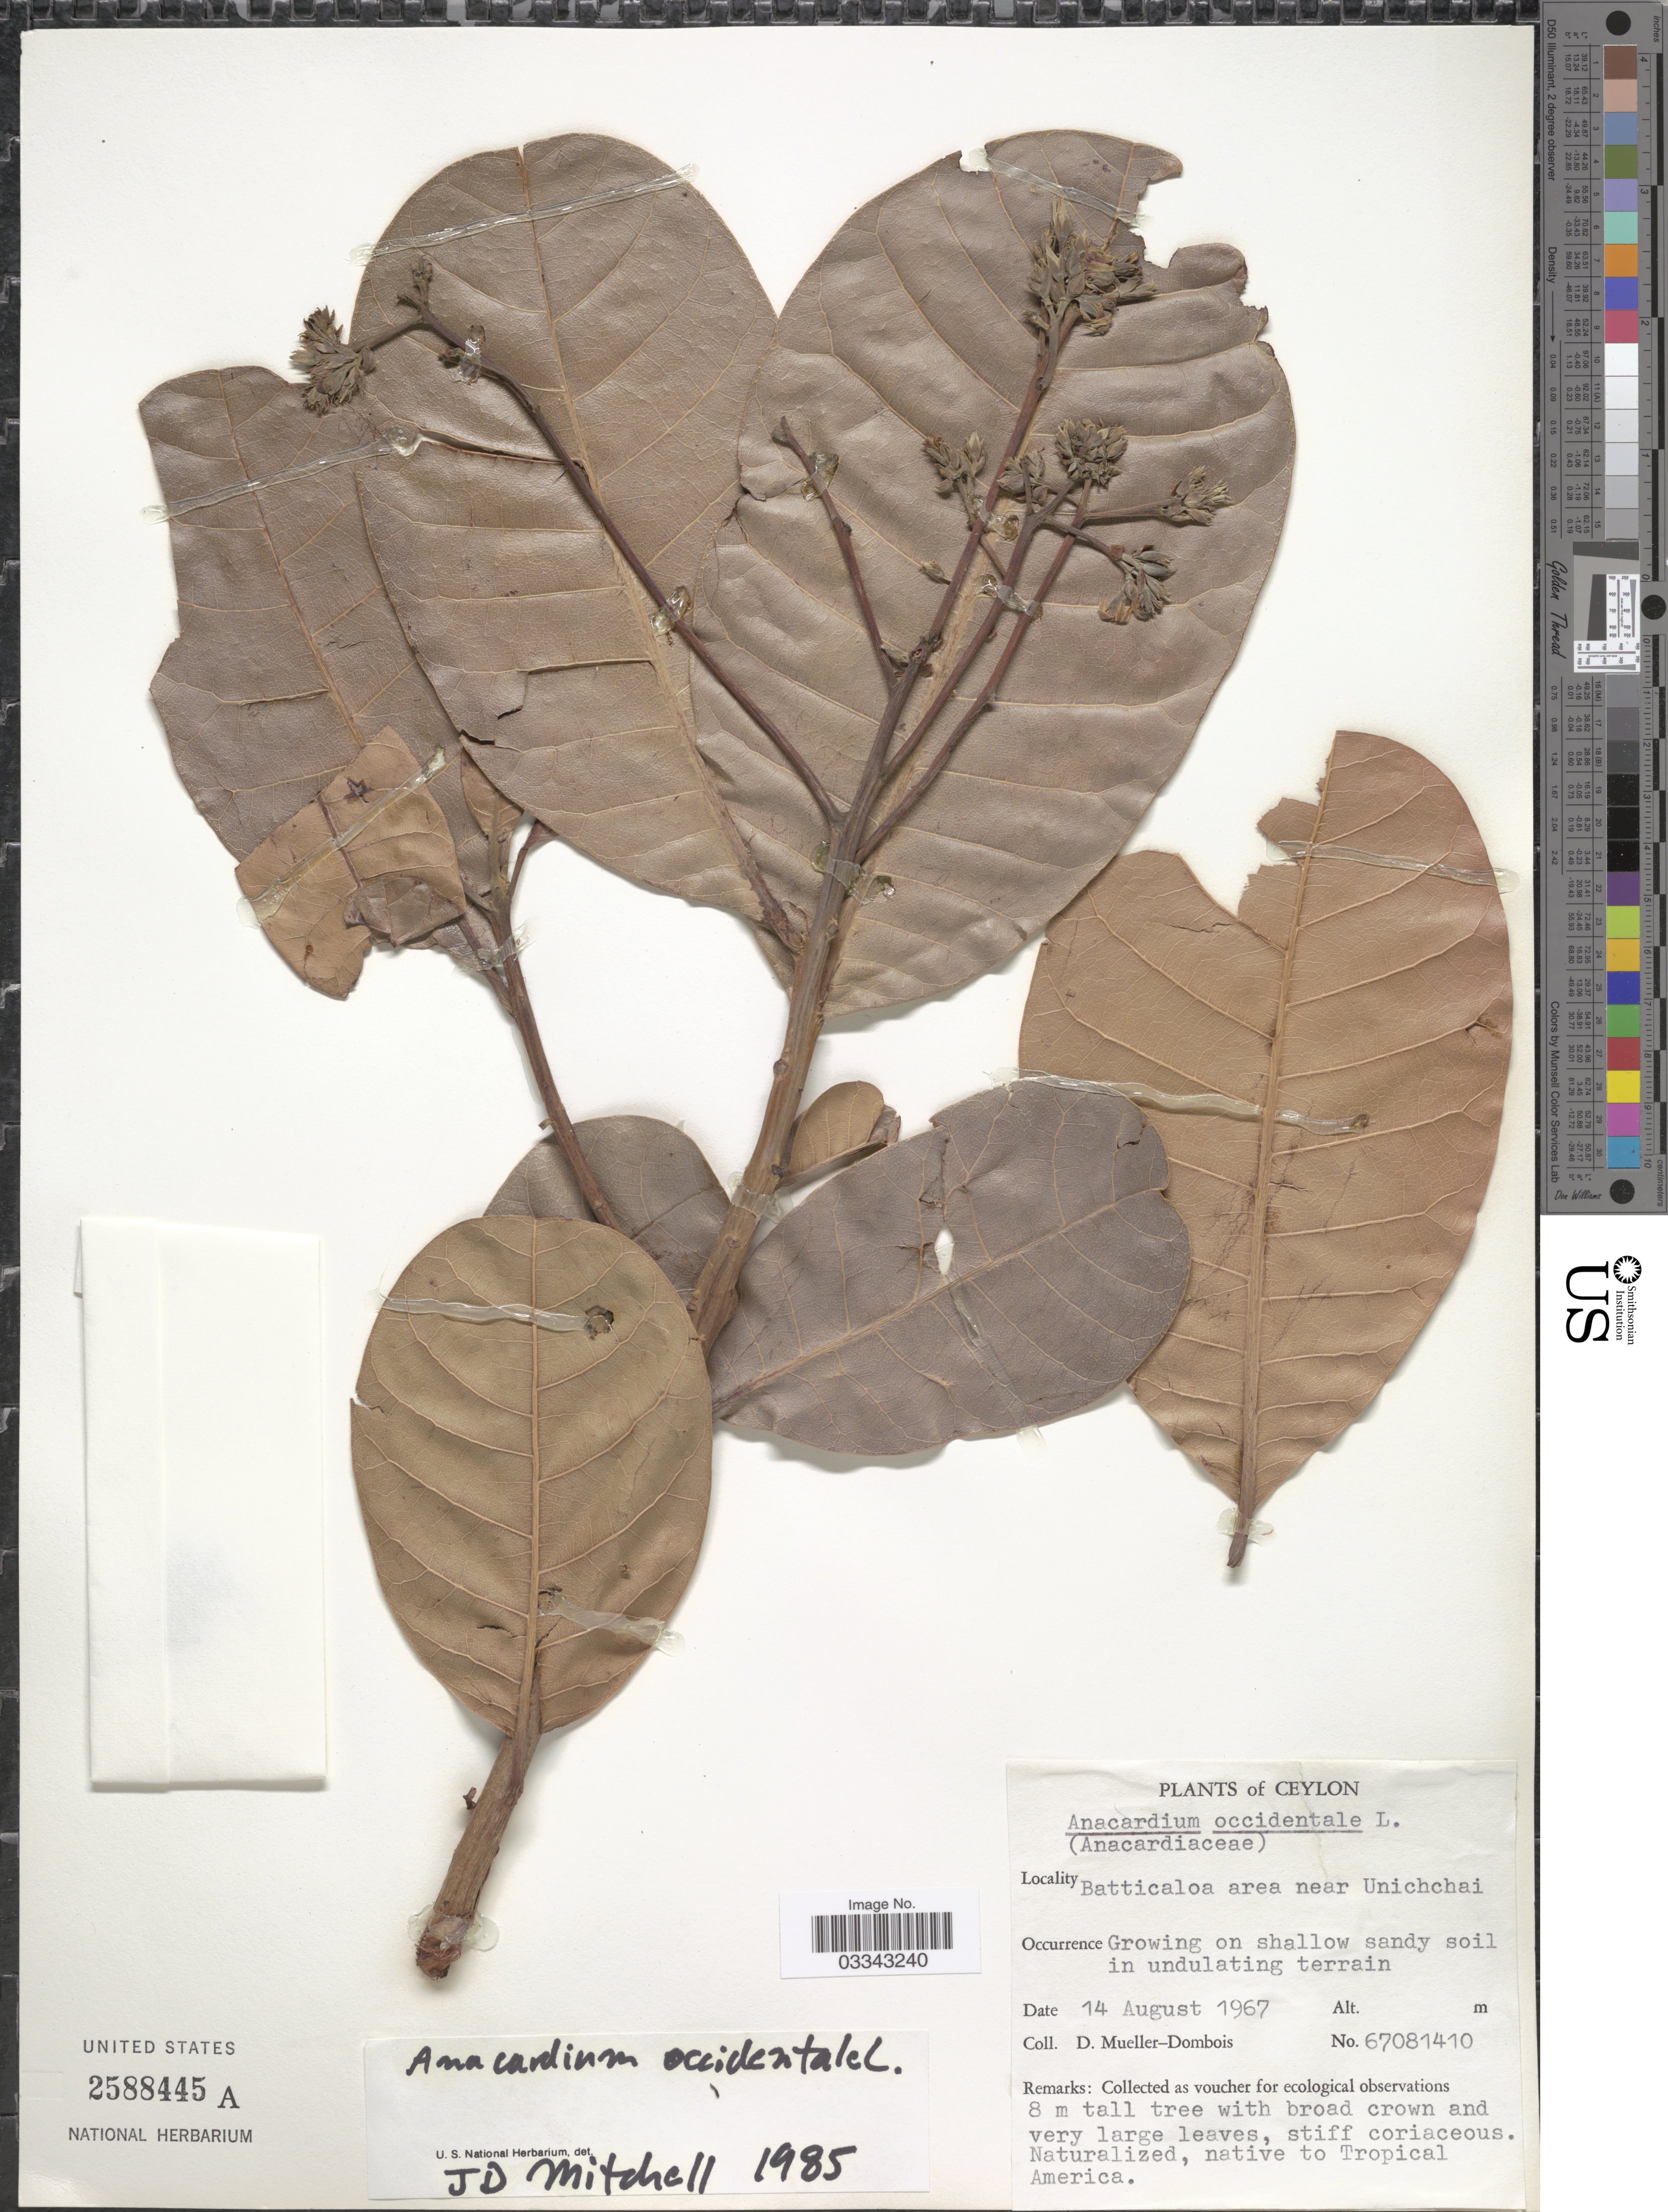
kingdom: Plantae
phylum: Tracheophyta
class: Magnoliopsida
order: Sapindales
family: Anacardiaceae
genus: Anacardium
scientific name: Anacardium occidentale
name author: L.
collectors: D. Mueller-Dombois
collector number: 67081410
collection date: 1967-08-14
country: Sri Lanka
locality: Ceylon. Batticaloa area near Uinchchai.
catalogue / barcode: US 2588445A